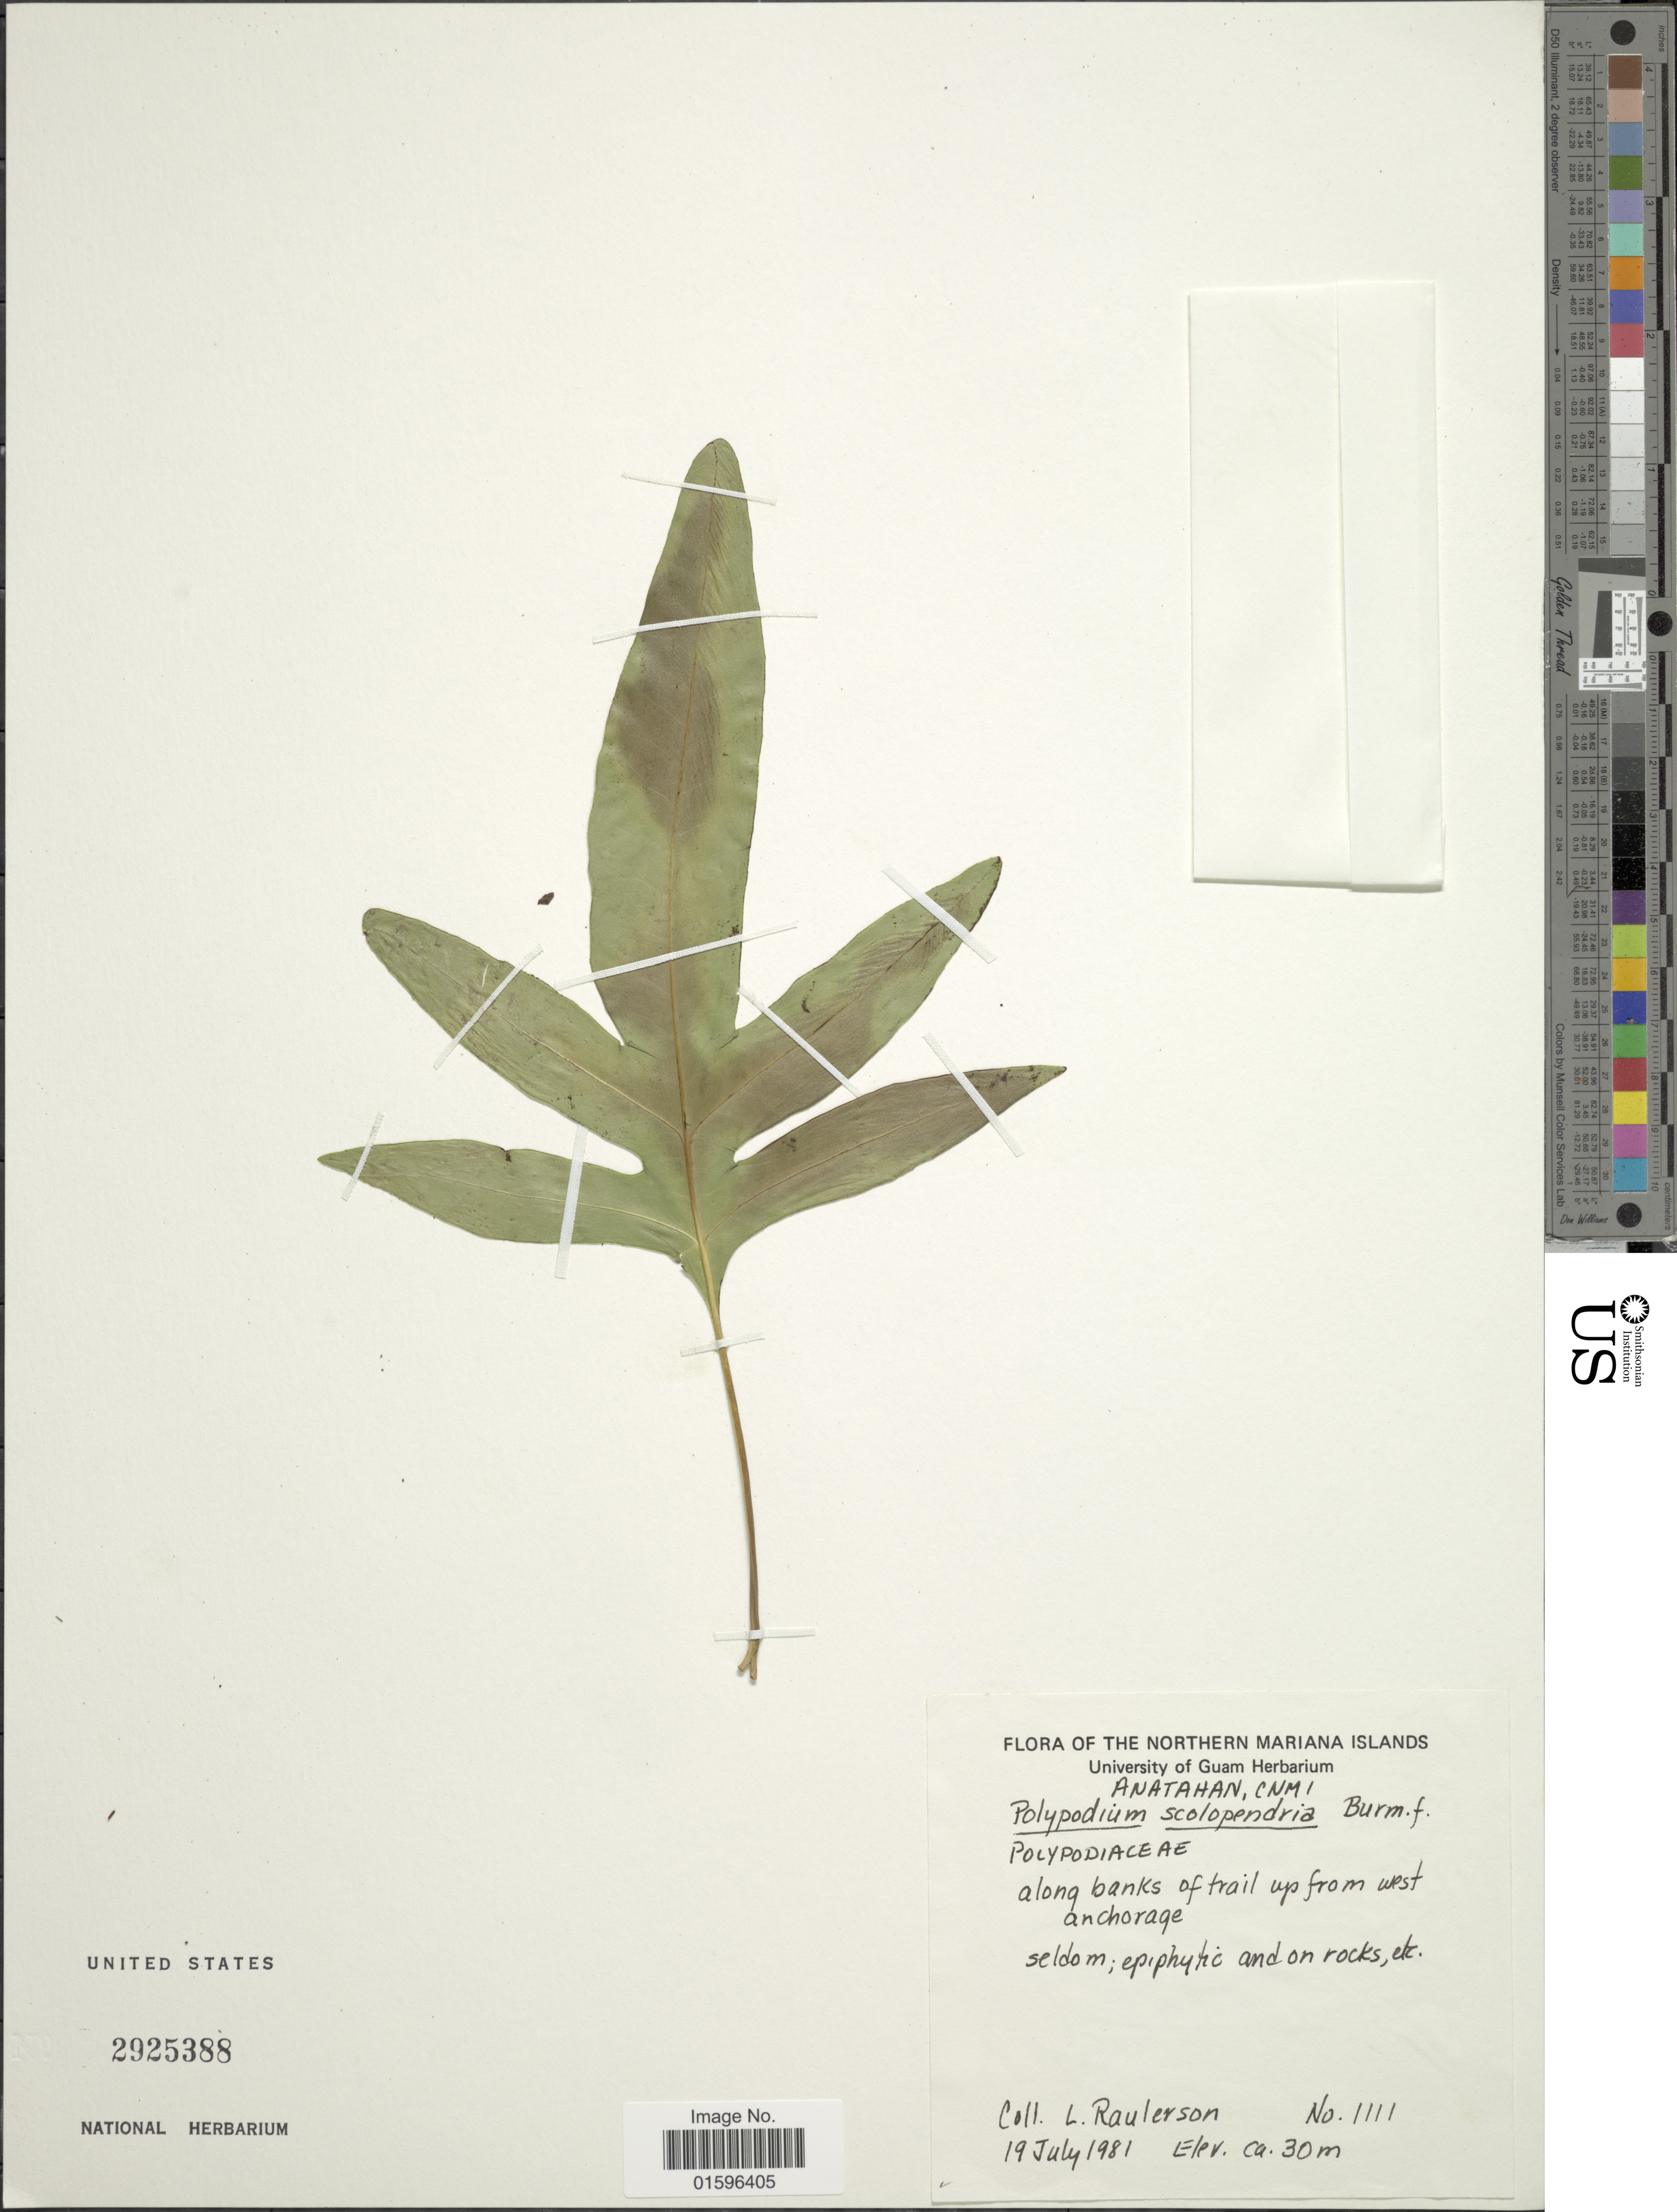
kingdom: Plantae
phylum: Tracheophyta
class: Polypodiopsida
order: Polypodiales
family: Polypodiaceae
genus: Polypodium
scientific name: Polypodium scolopendria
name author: Burm. f.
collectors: L. Raulerson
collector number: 1111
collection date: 1981-07-19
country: Northern Mariana Islands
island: Anatahan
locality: The Northern Mariana Islands, Anatahan, CNMI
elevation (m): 30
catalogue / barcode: US 2925388